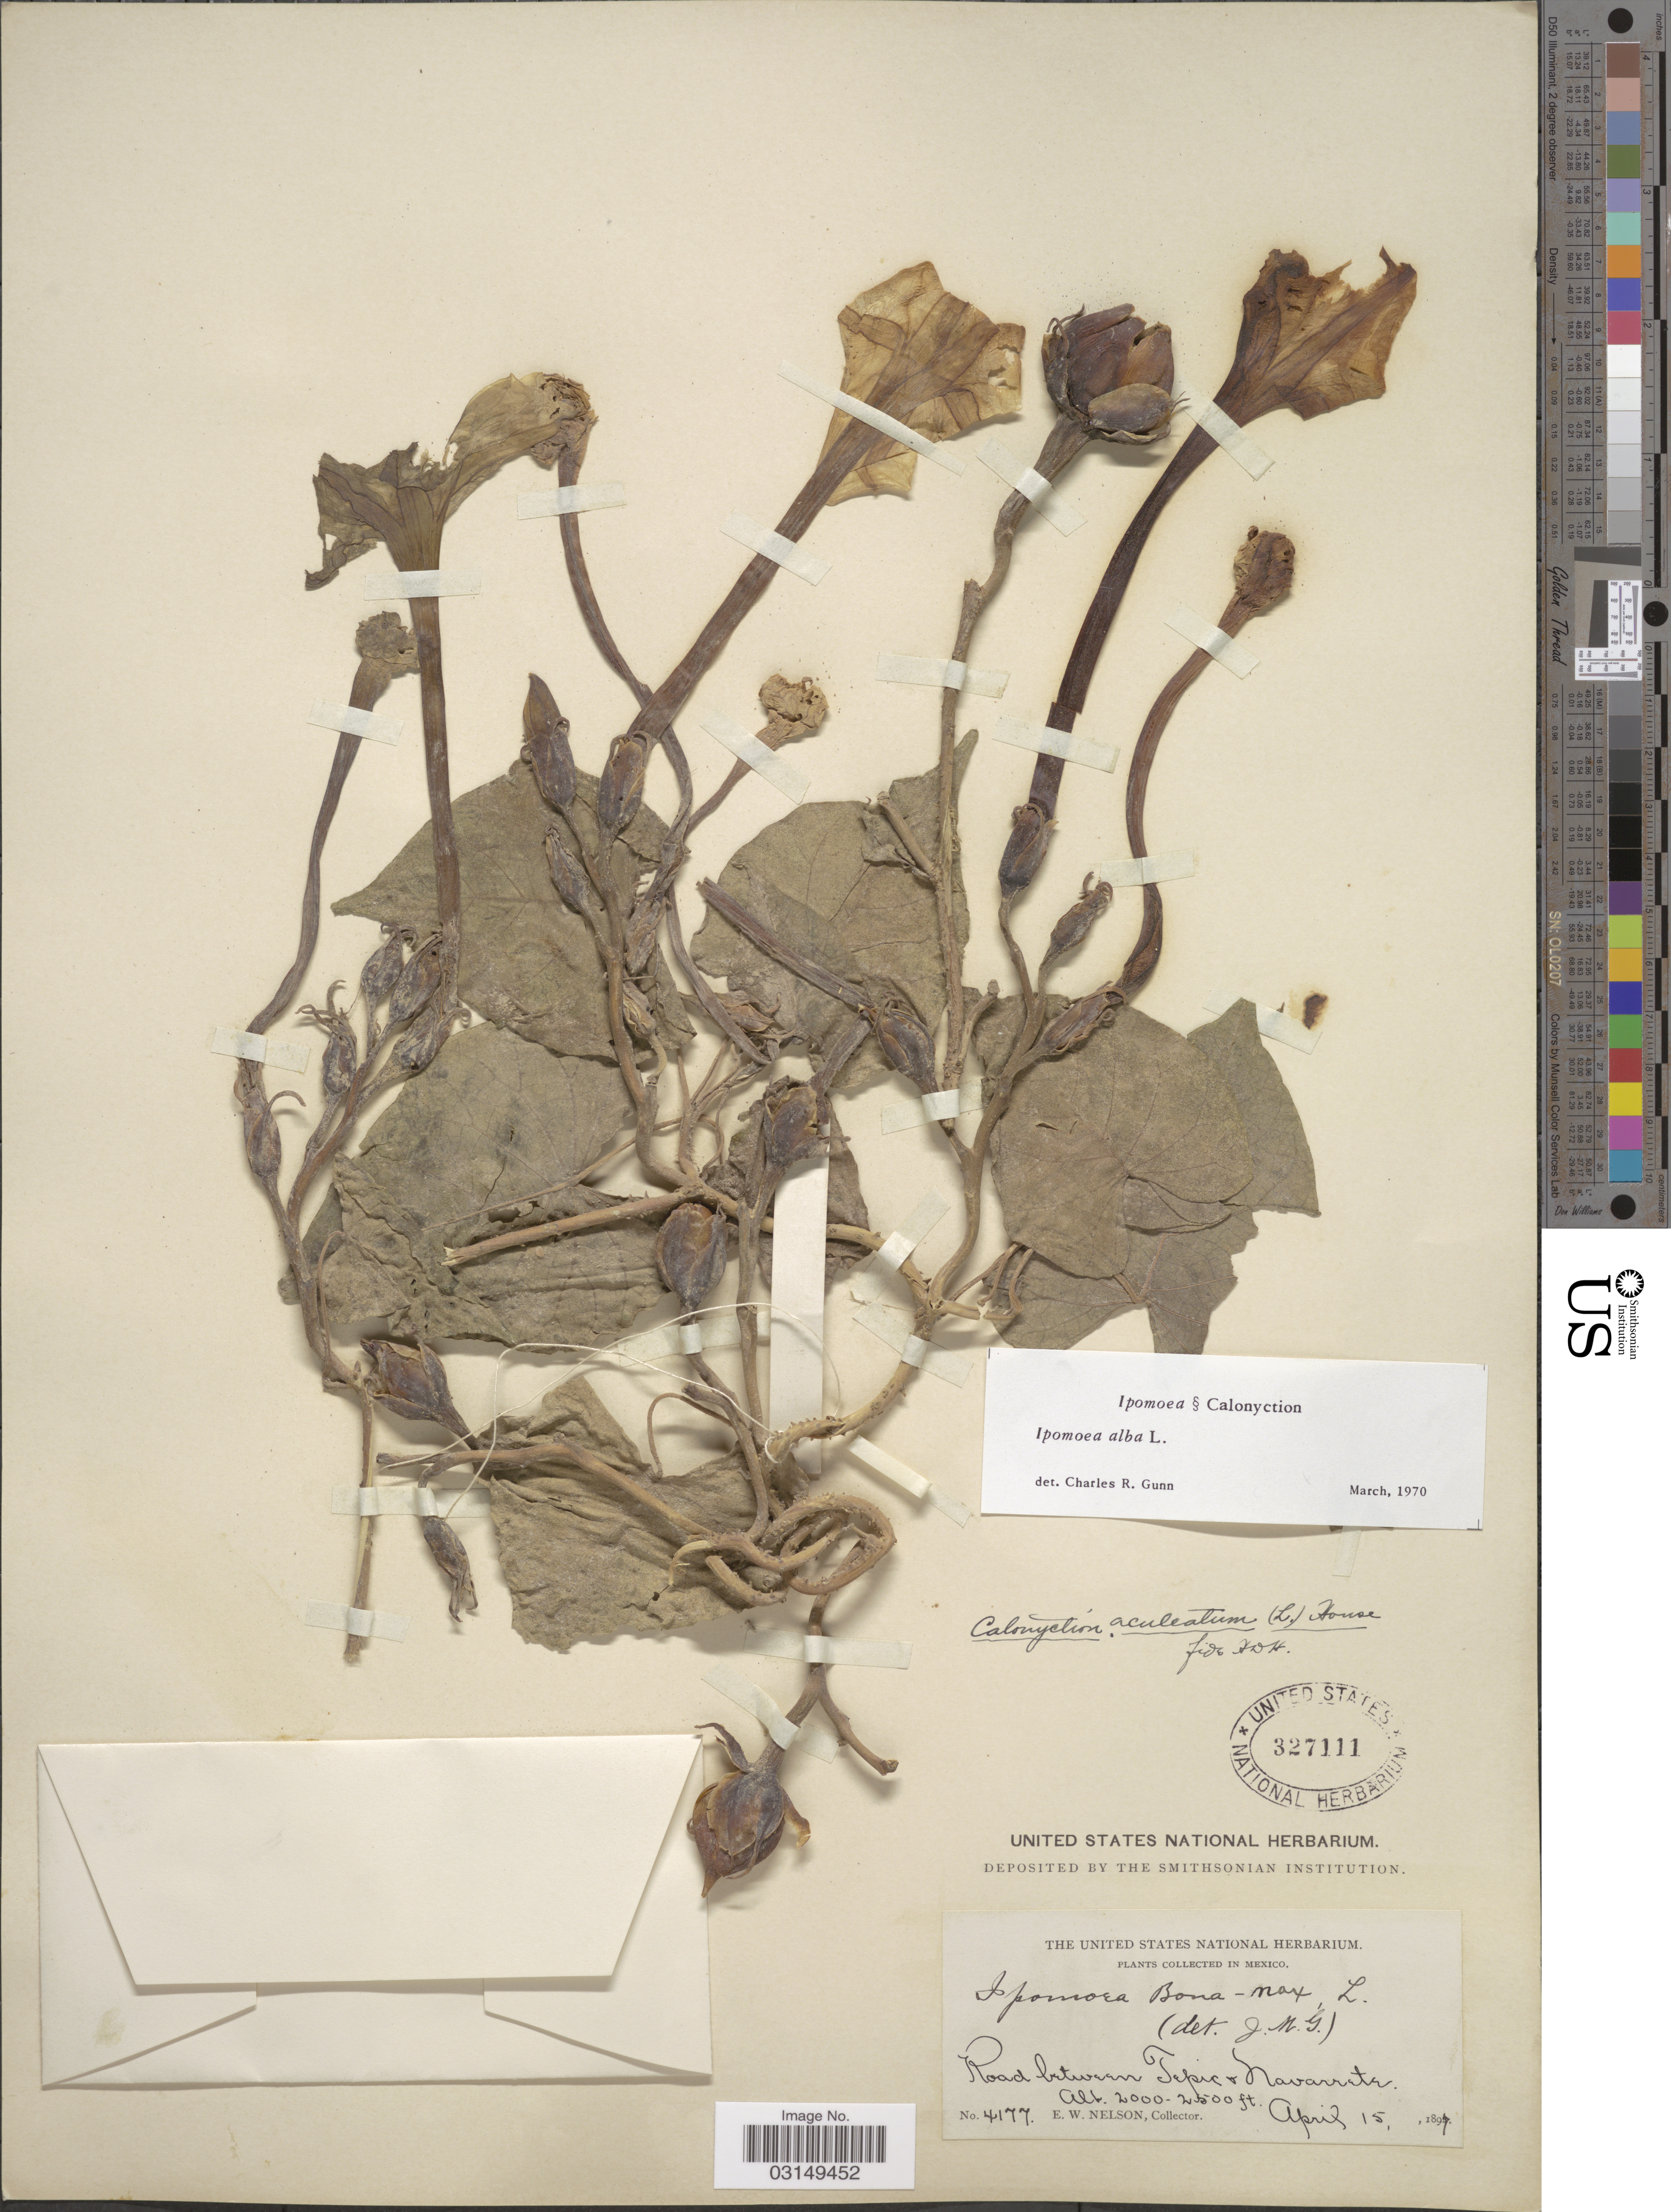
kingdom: Plantae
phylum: Tracheophyta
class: Magnoliopsida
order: Solanales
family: Convolvulaceae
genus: Ipomoea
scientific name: Ipomoea alba L.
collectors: E. W. Nelson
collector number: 4177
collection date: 1897-04-15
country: Mexico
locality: Road between Tepic & Navarrete.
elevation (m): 610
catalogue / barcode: US 327111